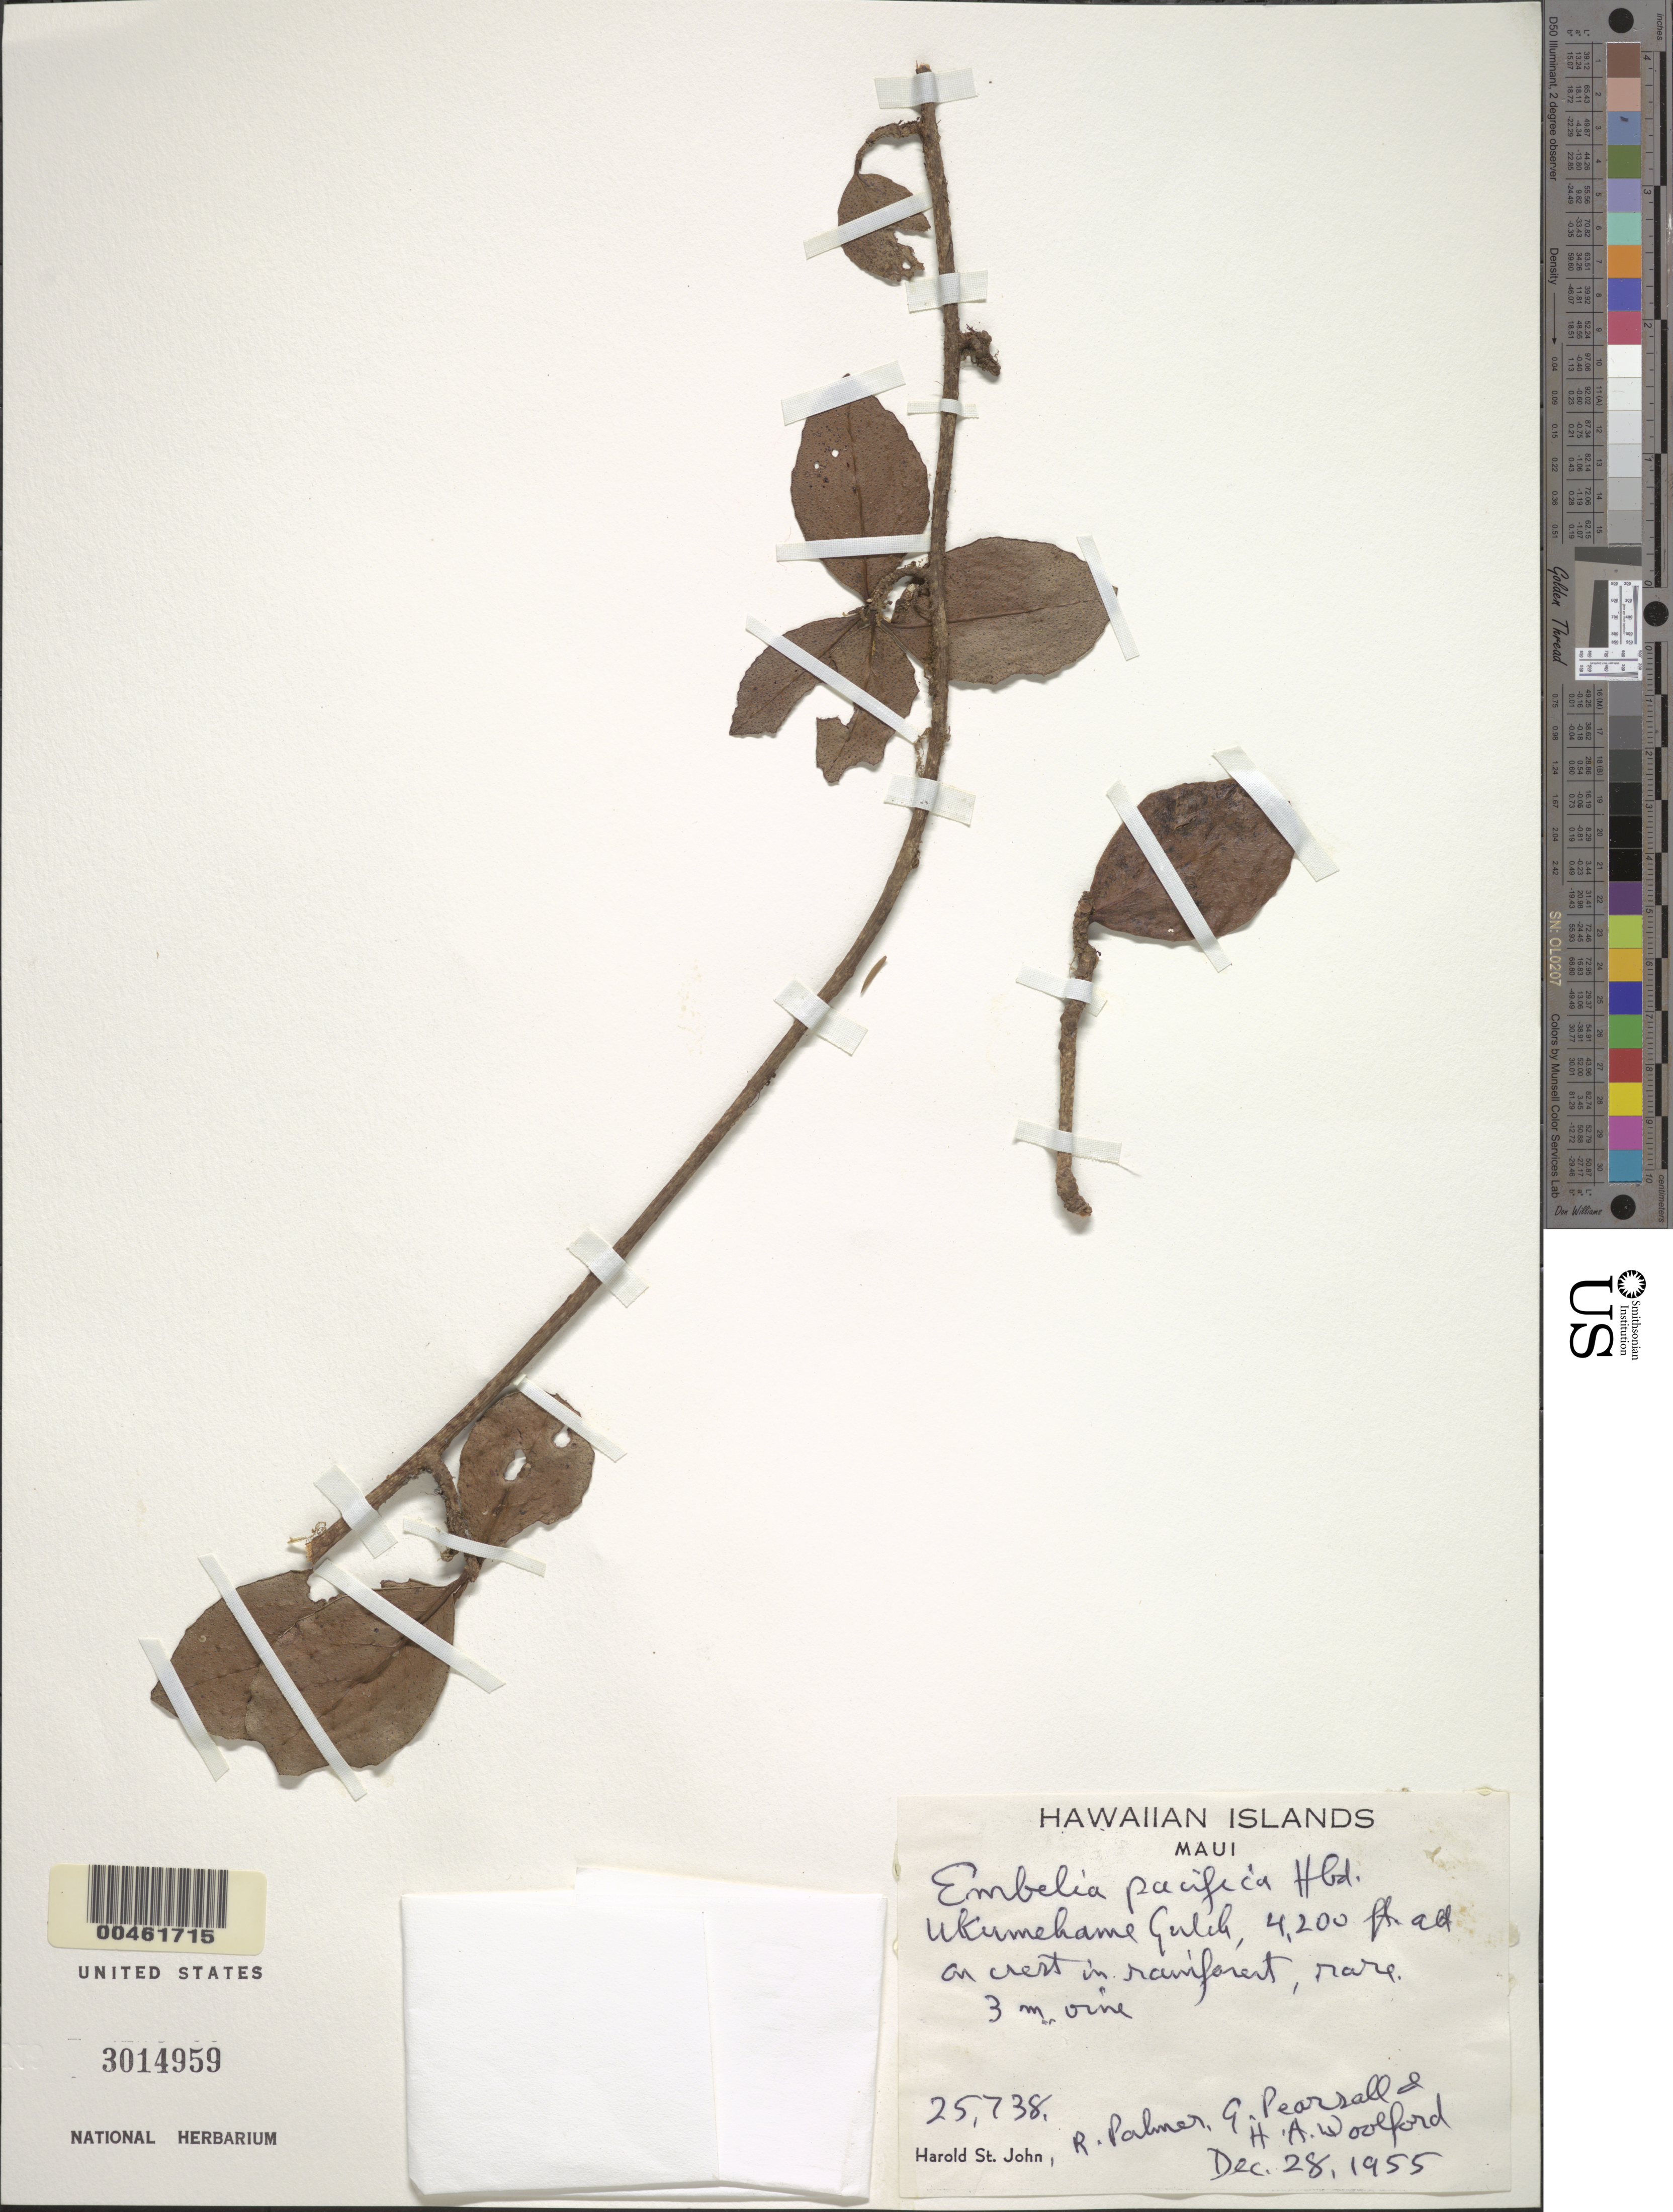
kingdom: Plantae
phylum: Tracheophyta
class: Magnoliopsida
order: Ericales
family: Primulaceae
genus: Embelia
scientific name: Embelia pacifica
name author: Hillebr.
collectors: H. St. John, R. Palmer, G. Pearsall & H. Woolford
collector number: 25738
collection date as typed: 28 Dec 1955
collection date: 1955-12-28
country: United States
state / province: Hawaii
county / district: Maui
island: Maui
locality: Ukumahame Gulch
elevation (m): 1280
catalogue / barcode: US 3014959